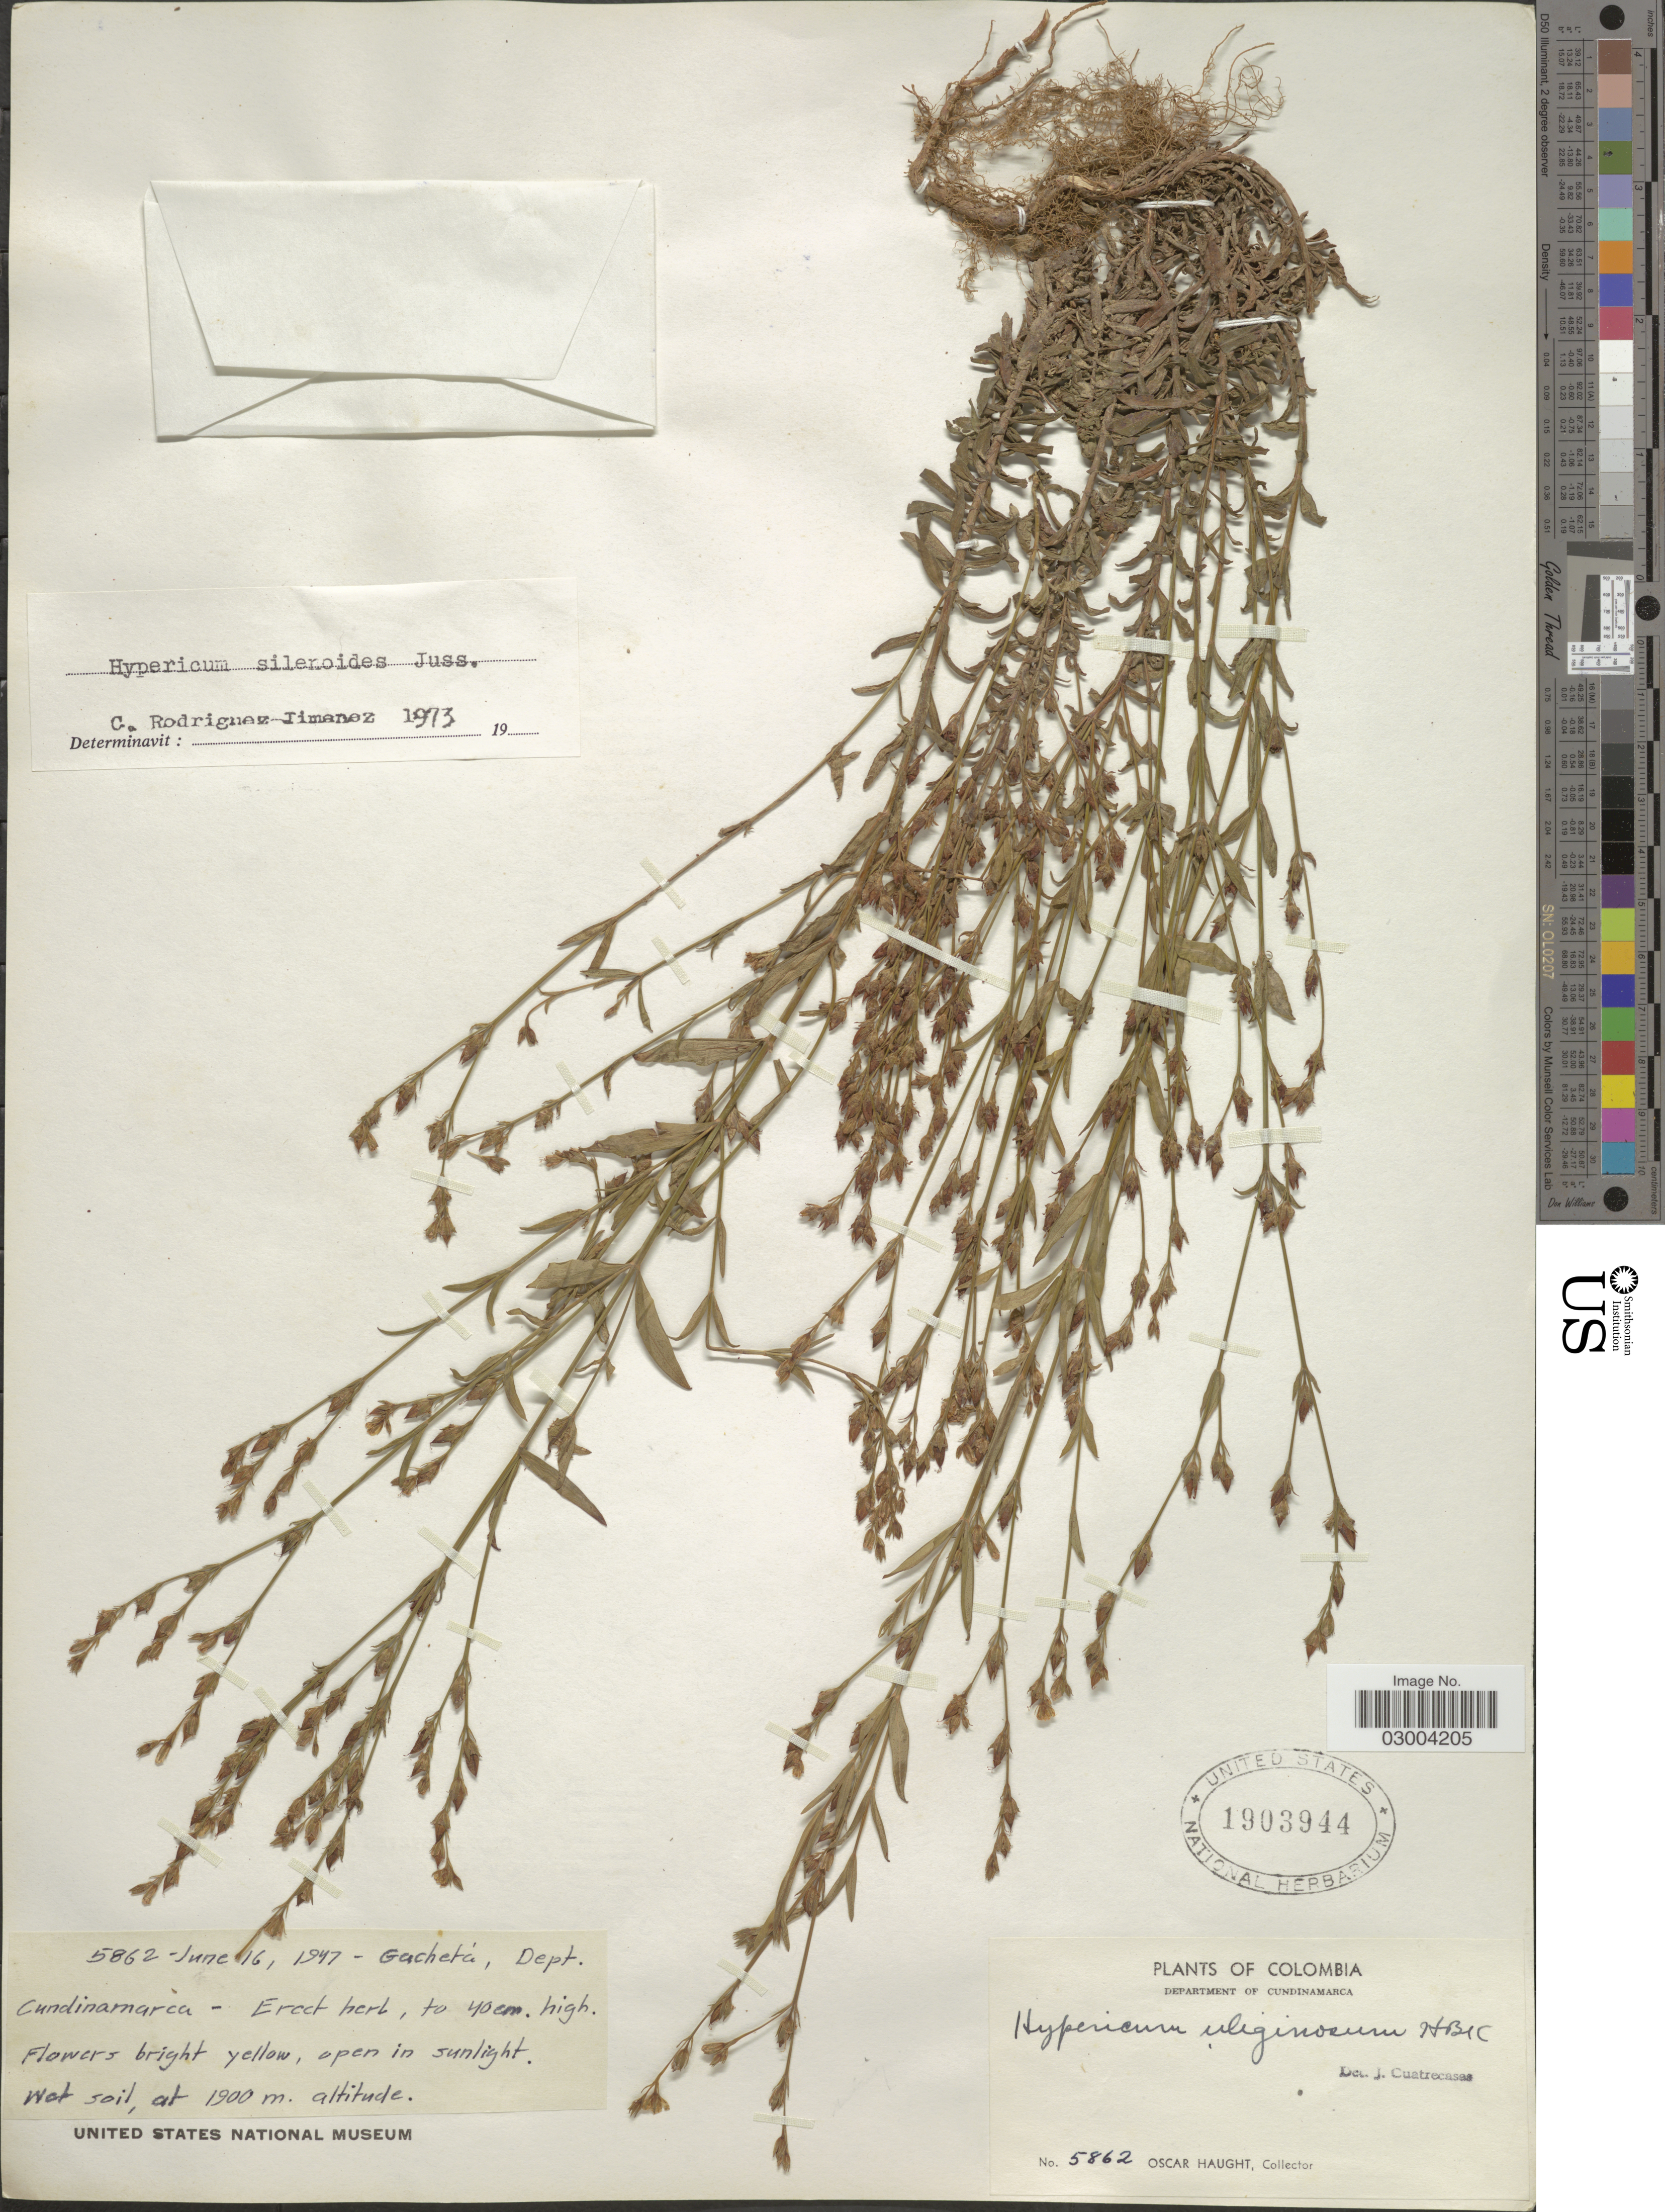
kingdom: Plantae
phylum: Tracheophyta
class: Magnoliopsida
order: Malpighiales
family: Hypericaceae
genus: Hypericum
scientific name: Hypericum silenoides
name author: Juss.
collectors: O. Haught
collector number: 5862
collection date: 1947-06-16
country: Colombia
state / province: Cundinamarca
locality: Gachetá, Department of Cundinamarca.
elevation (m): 1900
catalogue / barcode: US 1903944